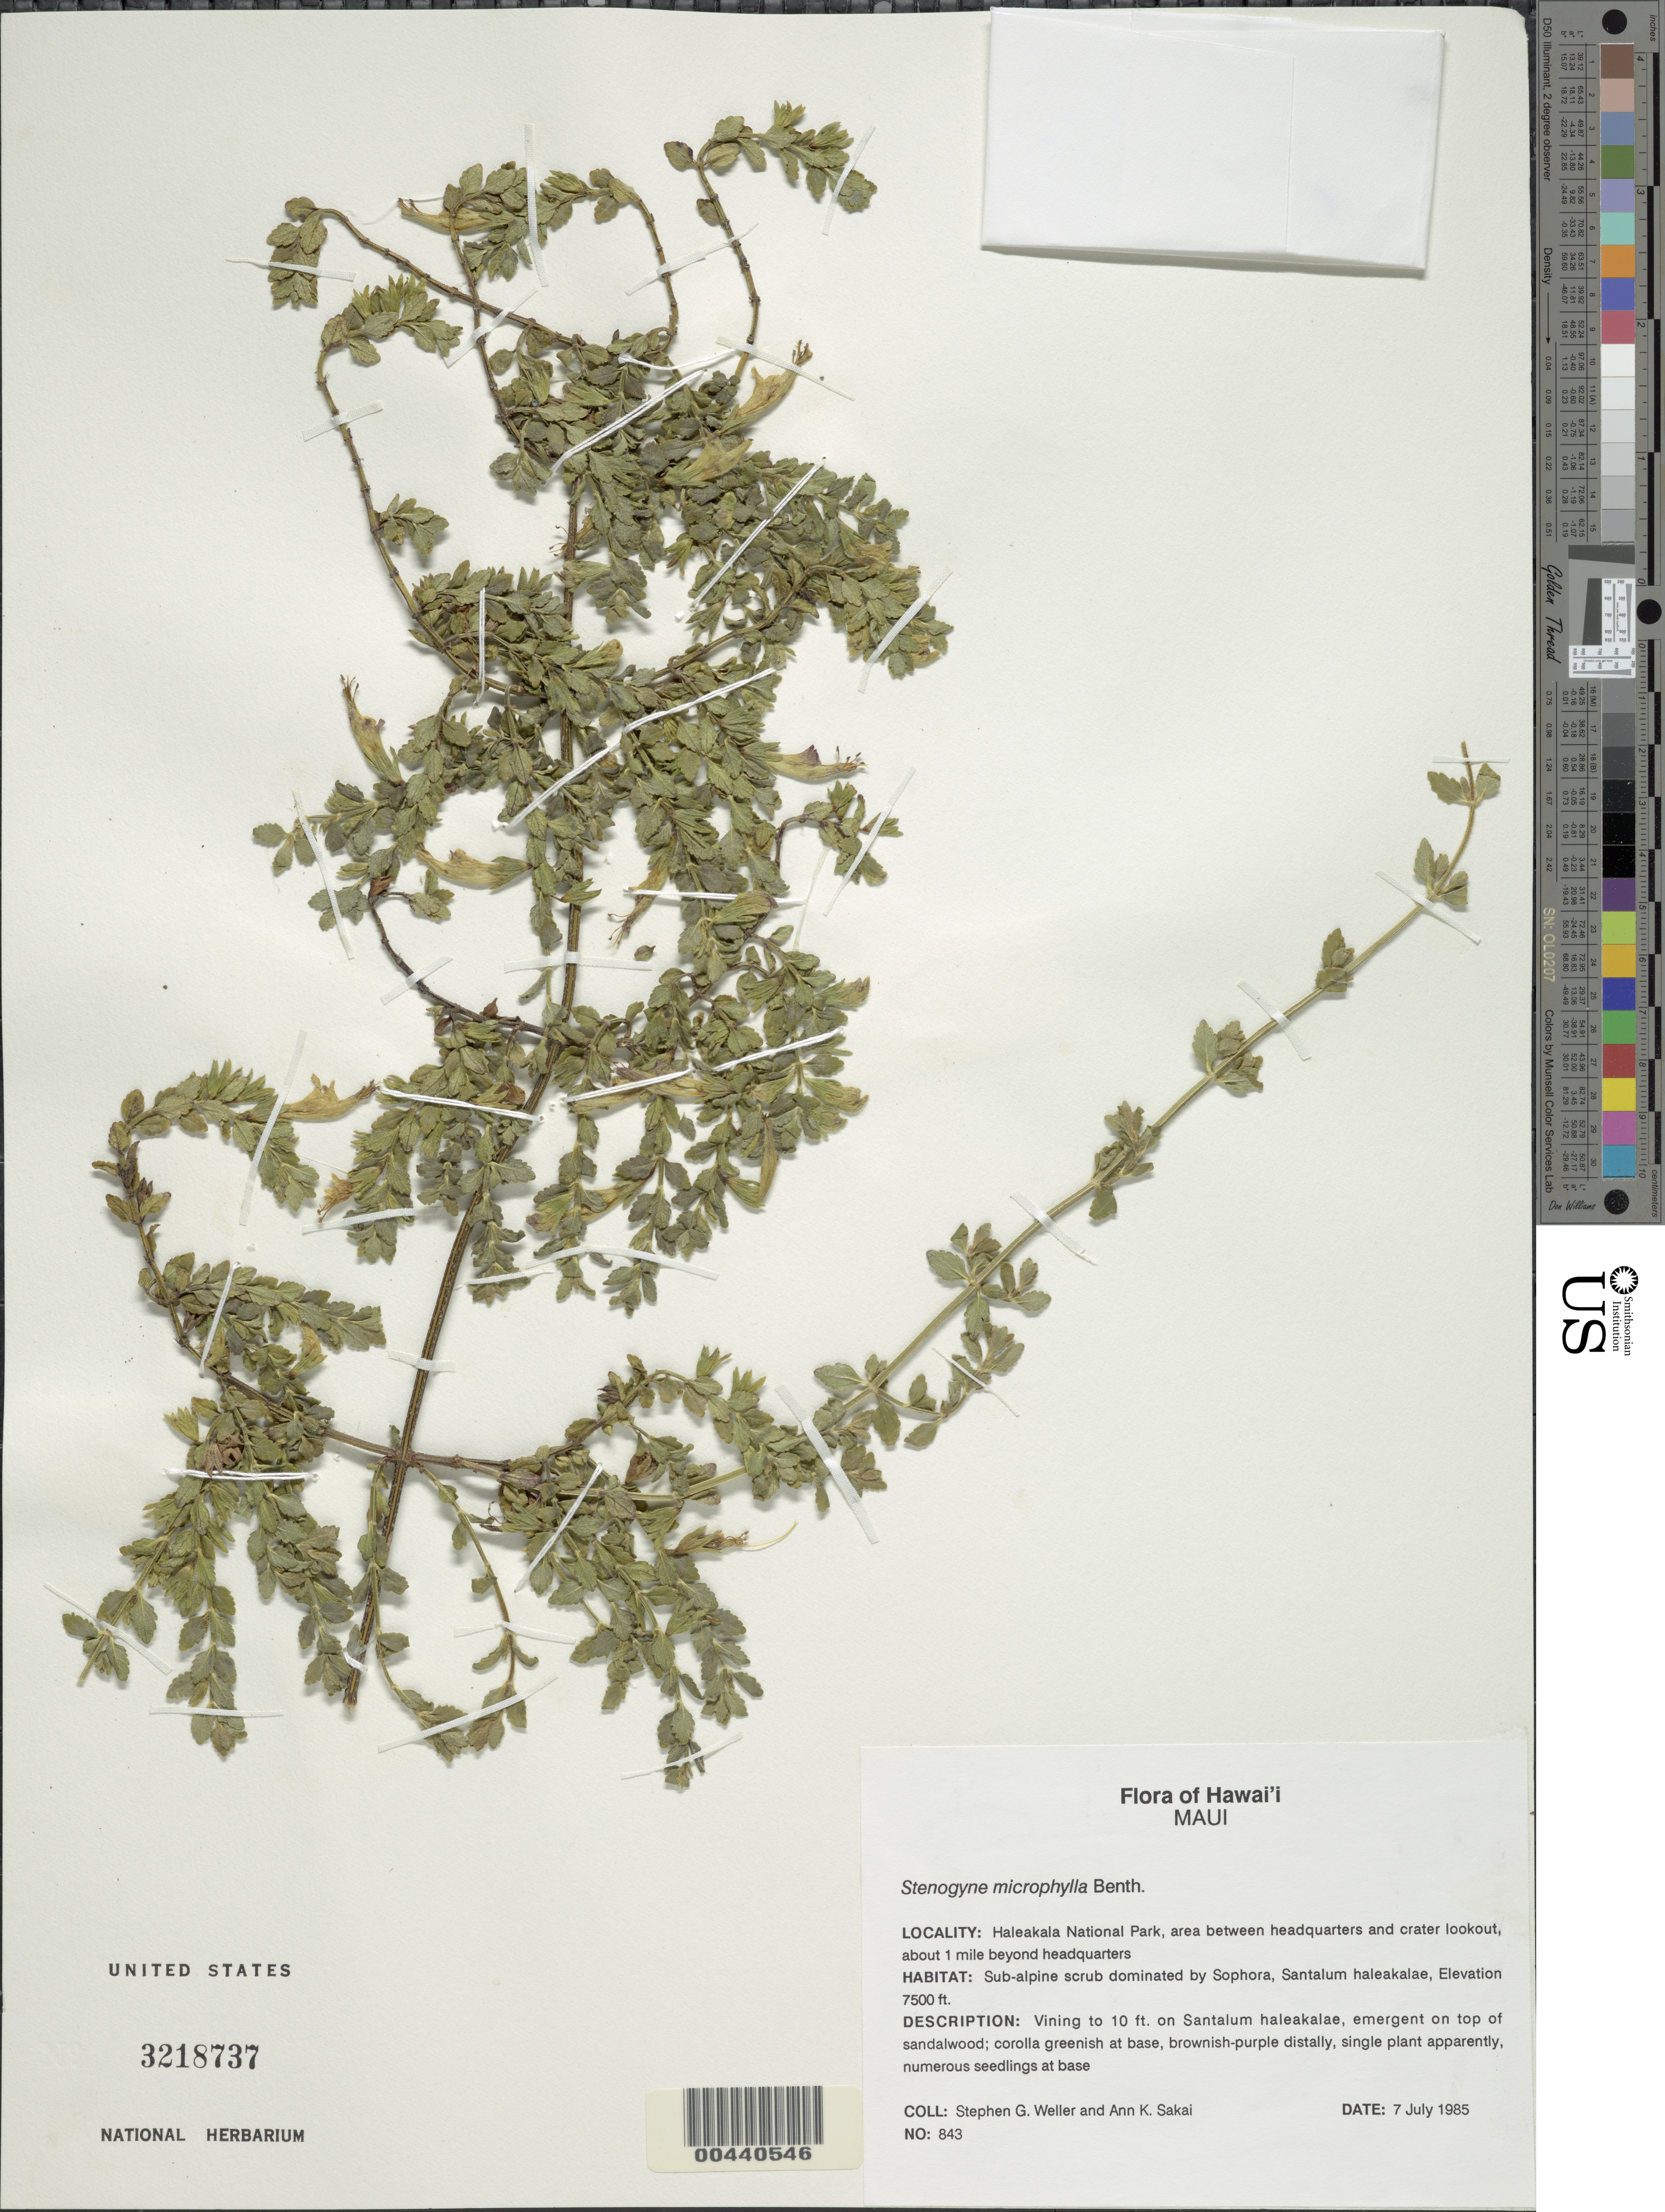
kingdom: Plantae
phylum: Tracheophyta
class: Magnoliopsida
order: Lamiales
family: Lamiaceae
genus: Stenogyne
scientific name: Stenogyne microphylla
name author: Benth.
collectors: S. G. Weller & A. Sakai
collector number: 843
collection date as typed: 7 Jul 1985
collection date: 1985-07-07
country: United States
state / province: Hawaii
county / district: Maui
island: Maui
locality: Haleakala National Park, area between headquarters and crater lookout, about 1 mi beyond headquarters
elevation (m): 2286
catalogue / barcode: US 3218737